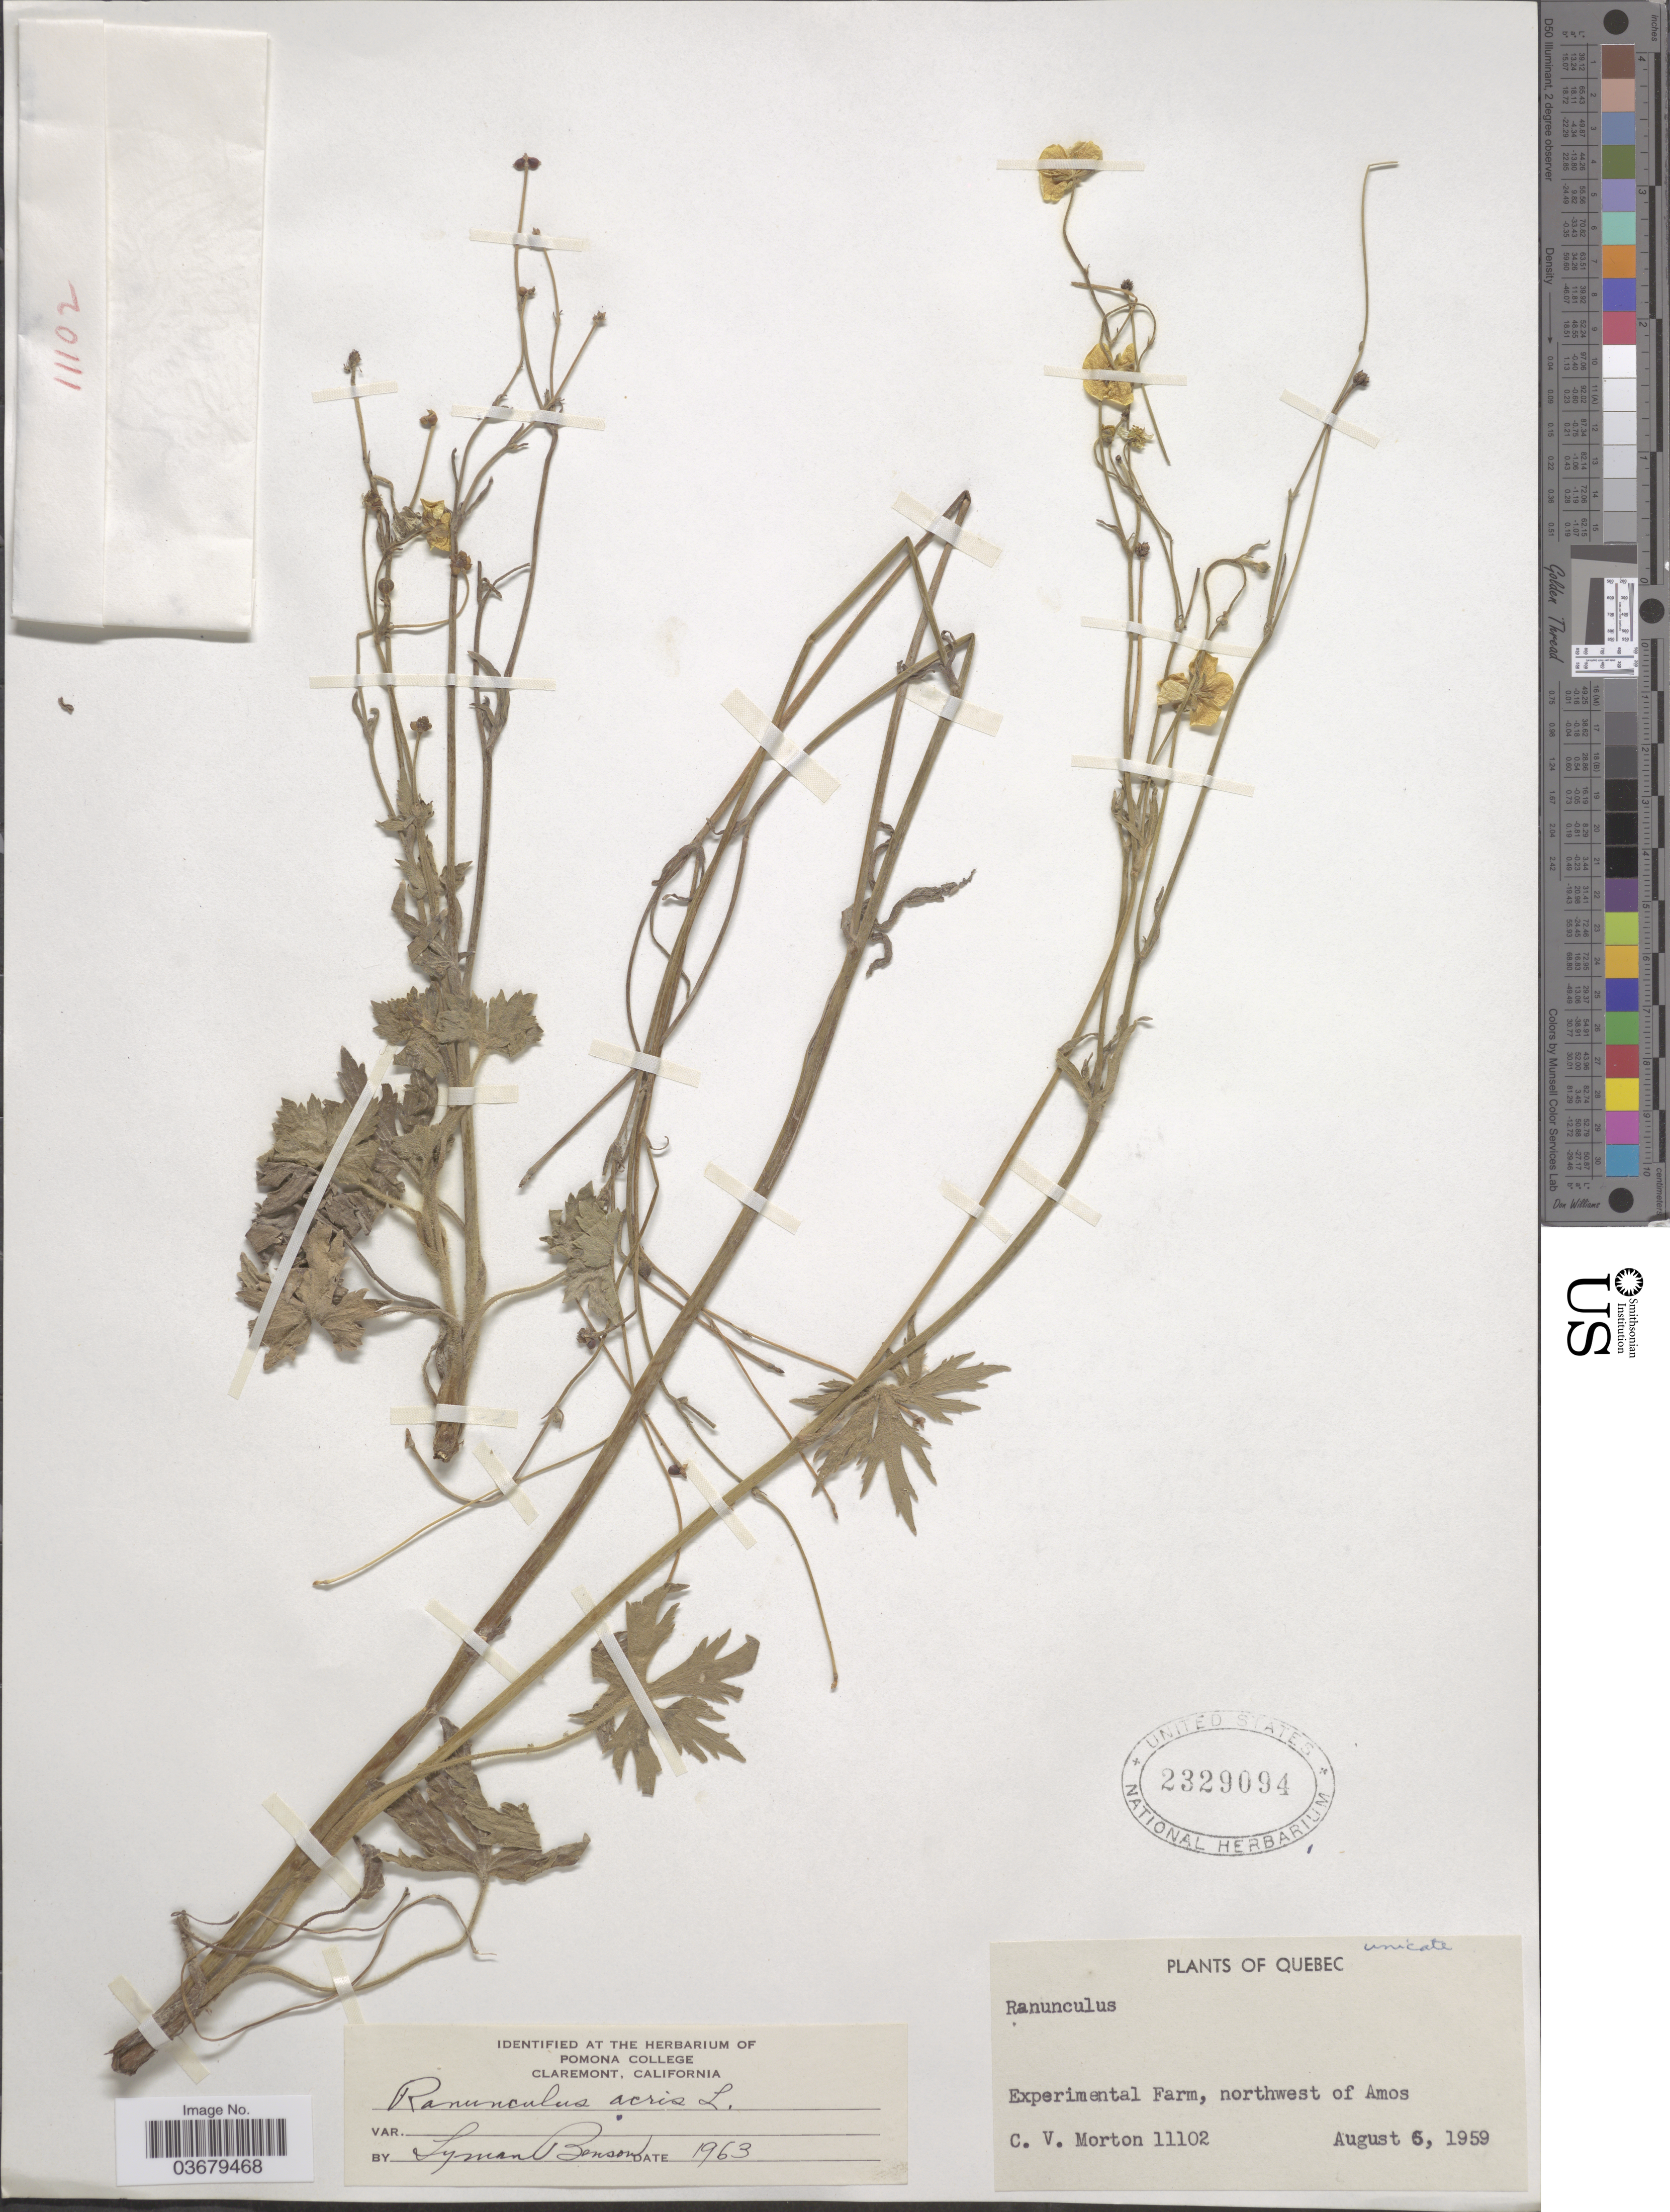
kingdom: Plantae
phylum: Tracheophyta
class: Magnoliopsida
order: Ranunculales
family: Ranunculaceae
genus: Ranunculus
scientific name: Ranunculus acris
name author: L.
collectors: C. V. Morton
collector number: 11102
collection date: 1959-08-06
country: Canada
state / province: Quebec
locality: Experimental Farm, northwest of Amos.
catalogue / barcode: US 2329094